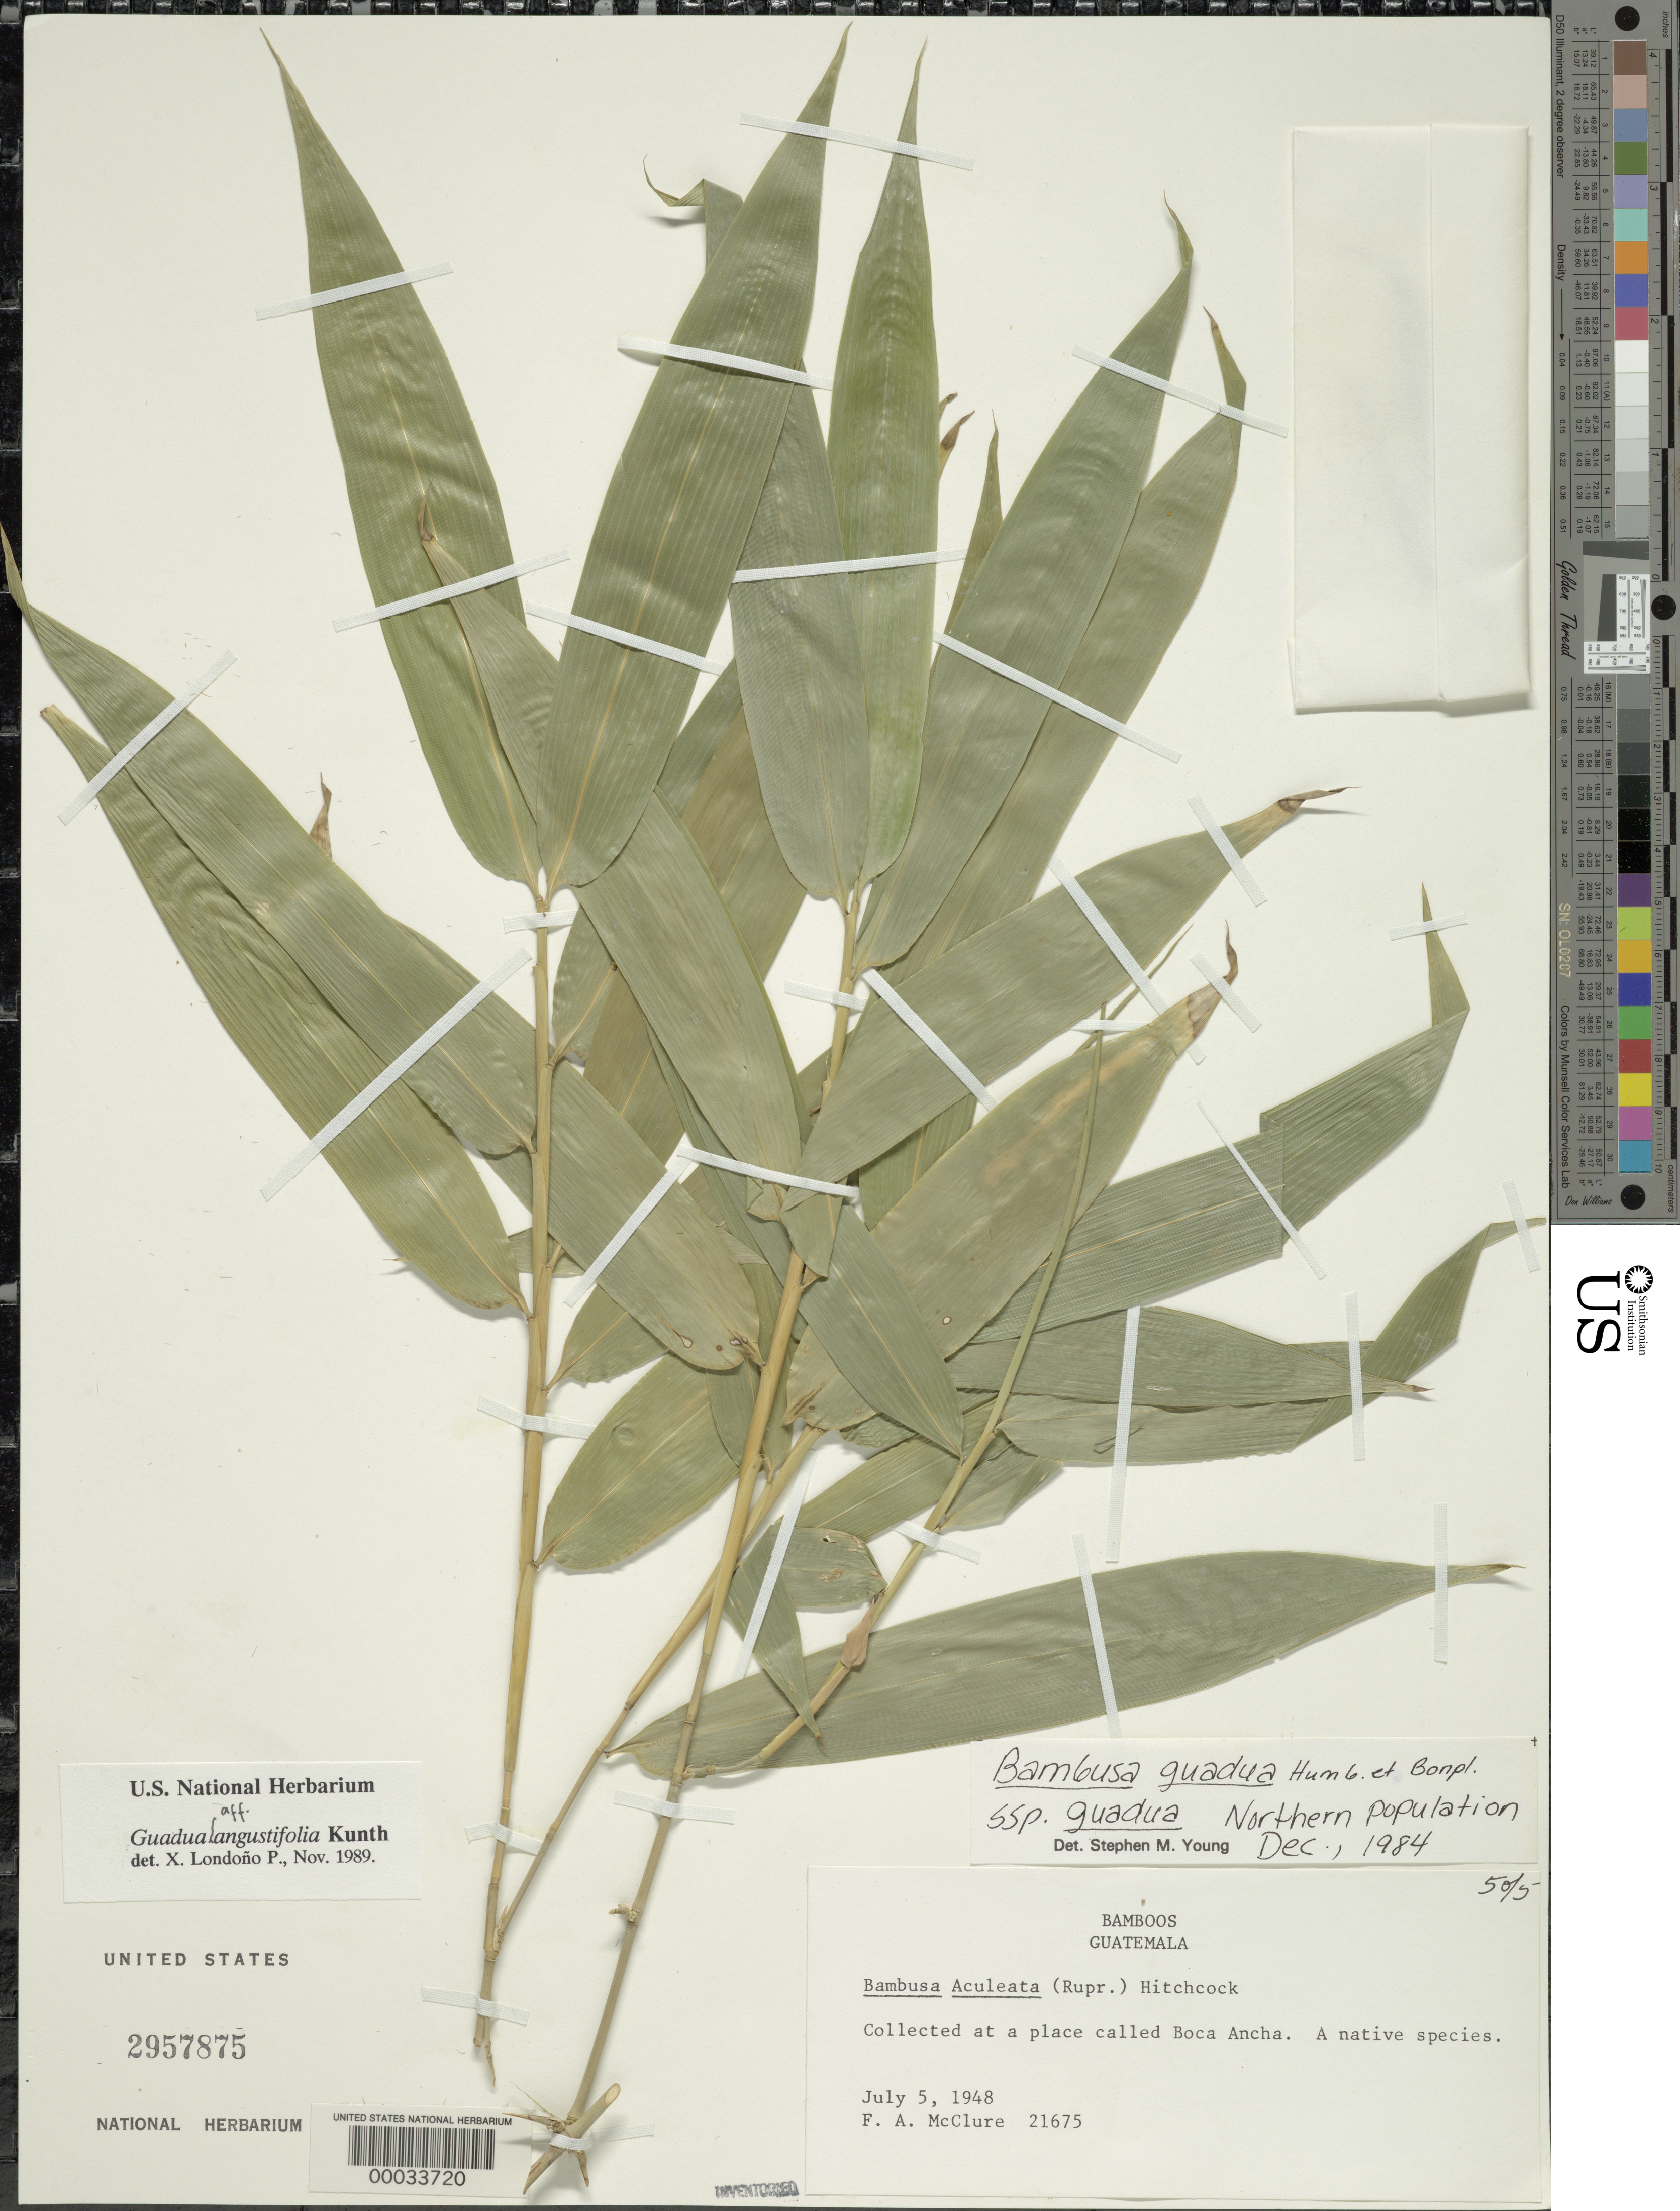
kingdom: Plantae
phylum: Tracheophyta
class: Liliopsida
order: Poales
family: Poaceae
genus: Guadua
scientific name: Guadua angustifolia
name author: Kunth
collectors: F. A. McClure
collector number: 21675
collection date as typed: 05 Jul 1948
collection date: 1948-07-05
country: Guatemala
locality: Boca ancha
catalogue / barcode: US 2957875